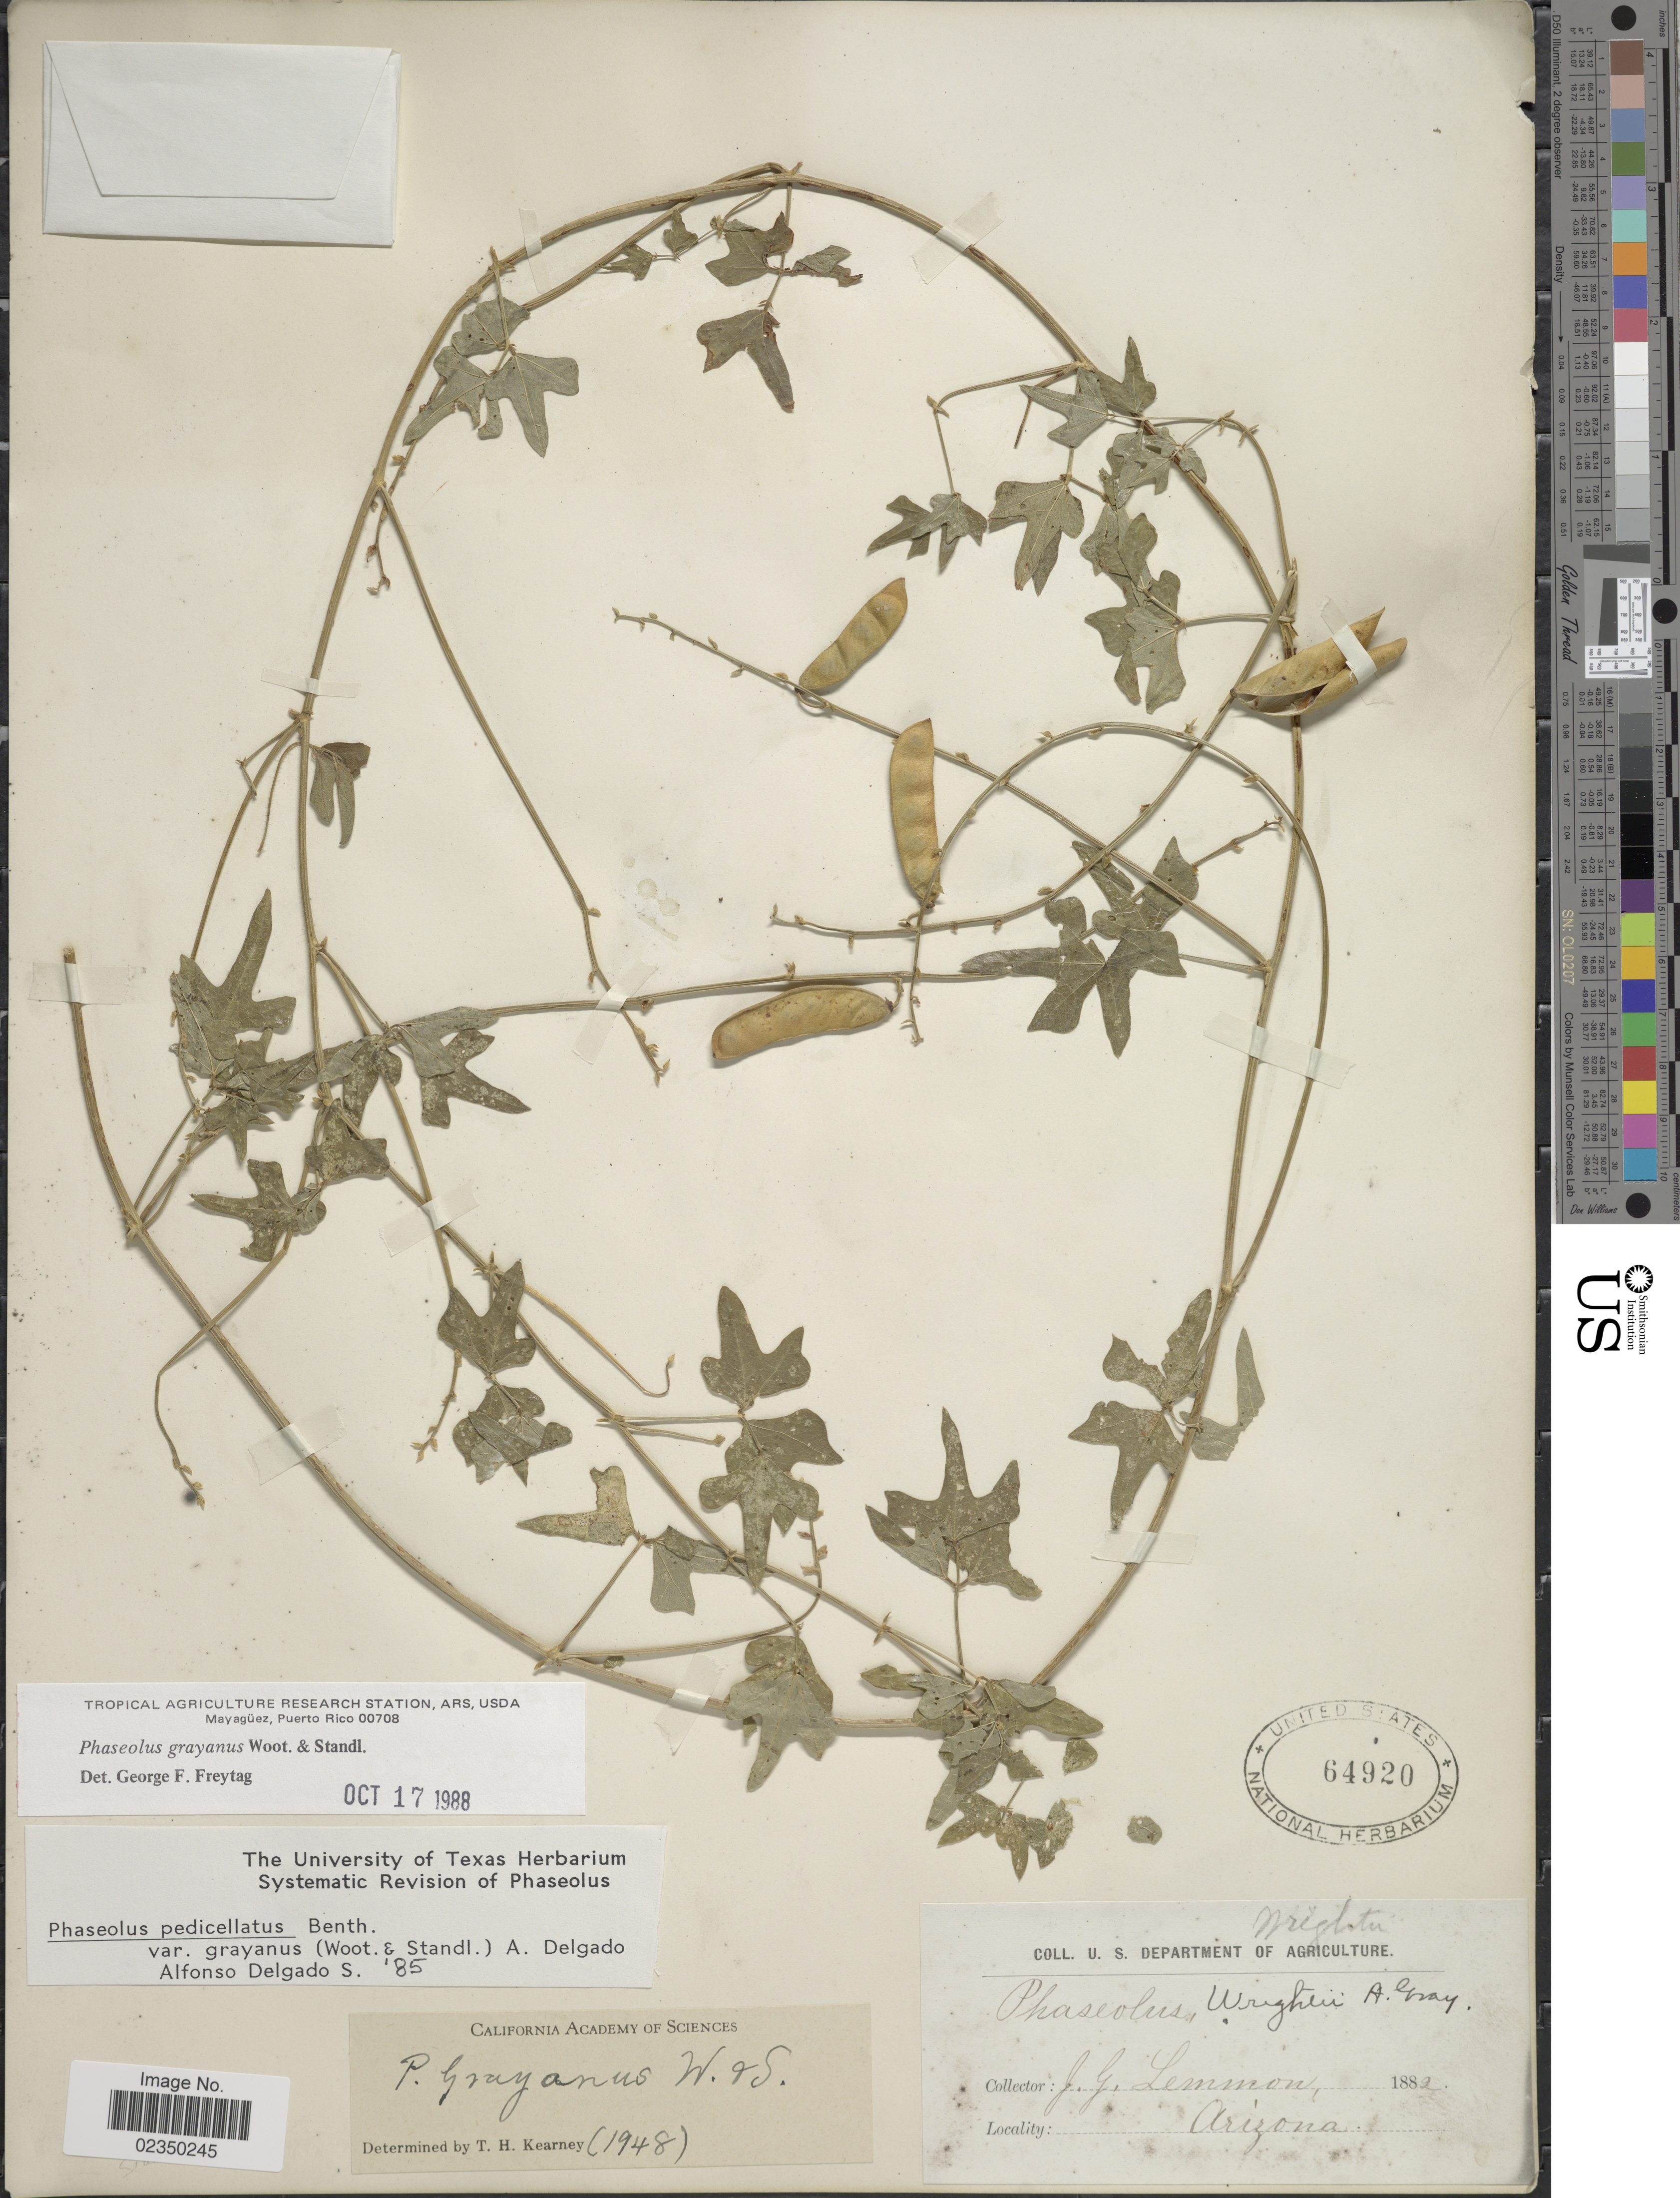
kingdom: Plantae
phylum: Tracheophyta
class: Magnoliopsida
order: Fabales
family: Fabaceae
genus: Phaseolus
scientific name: Phaseolus grayanus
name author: Wooton & Standl.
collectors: J. Lemmon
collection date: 1882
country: United States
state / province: Arizona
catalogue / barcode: US 64920